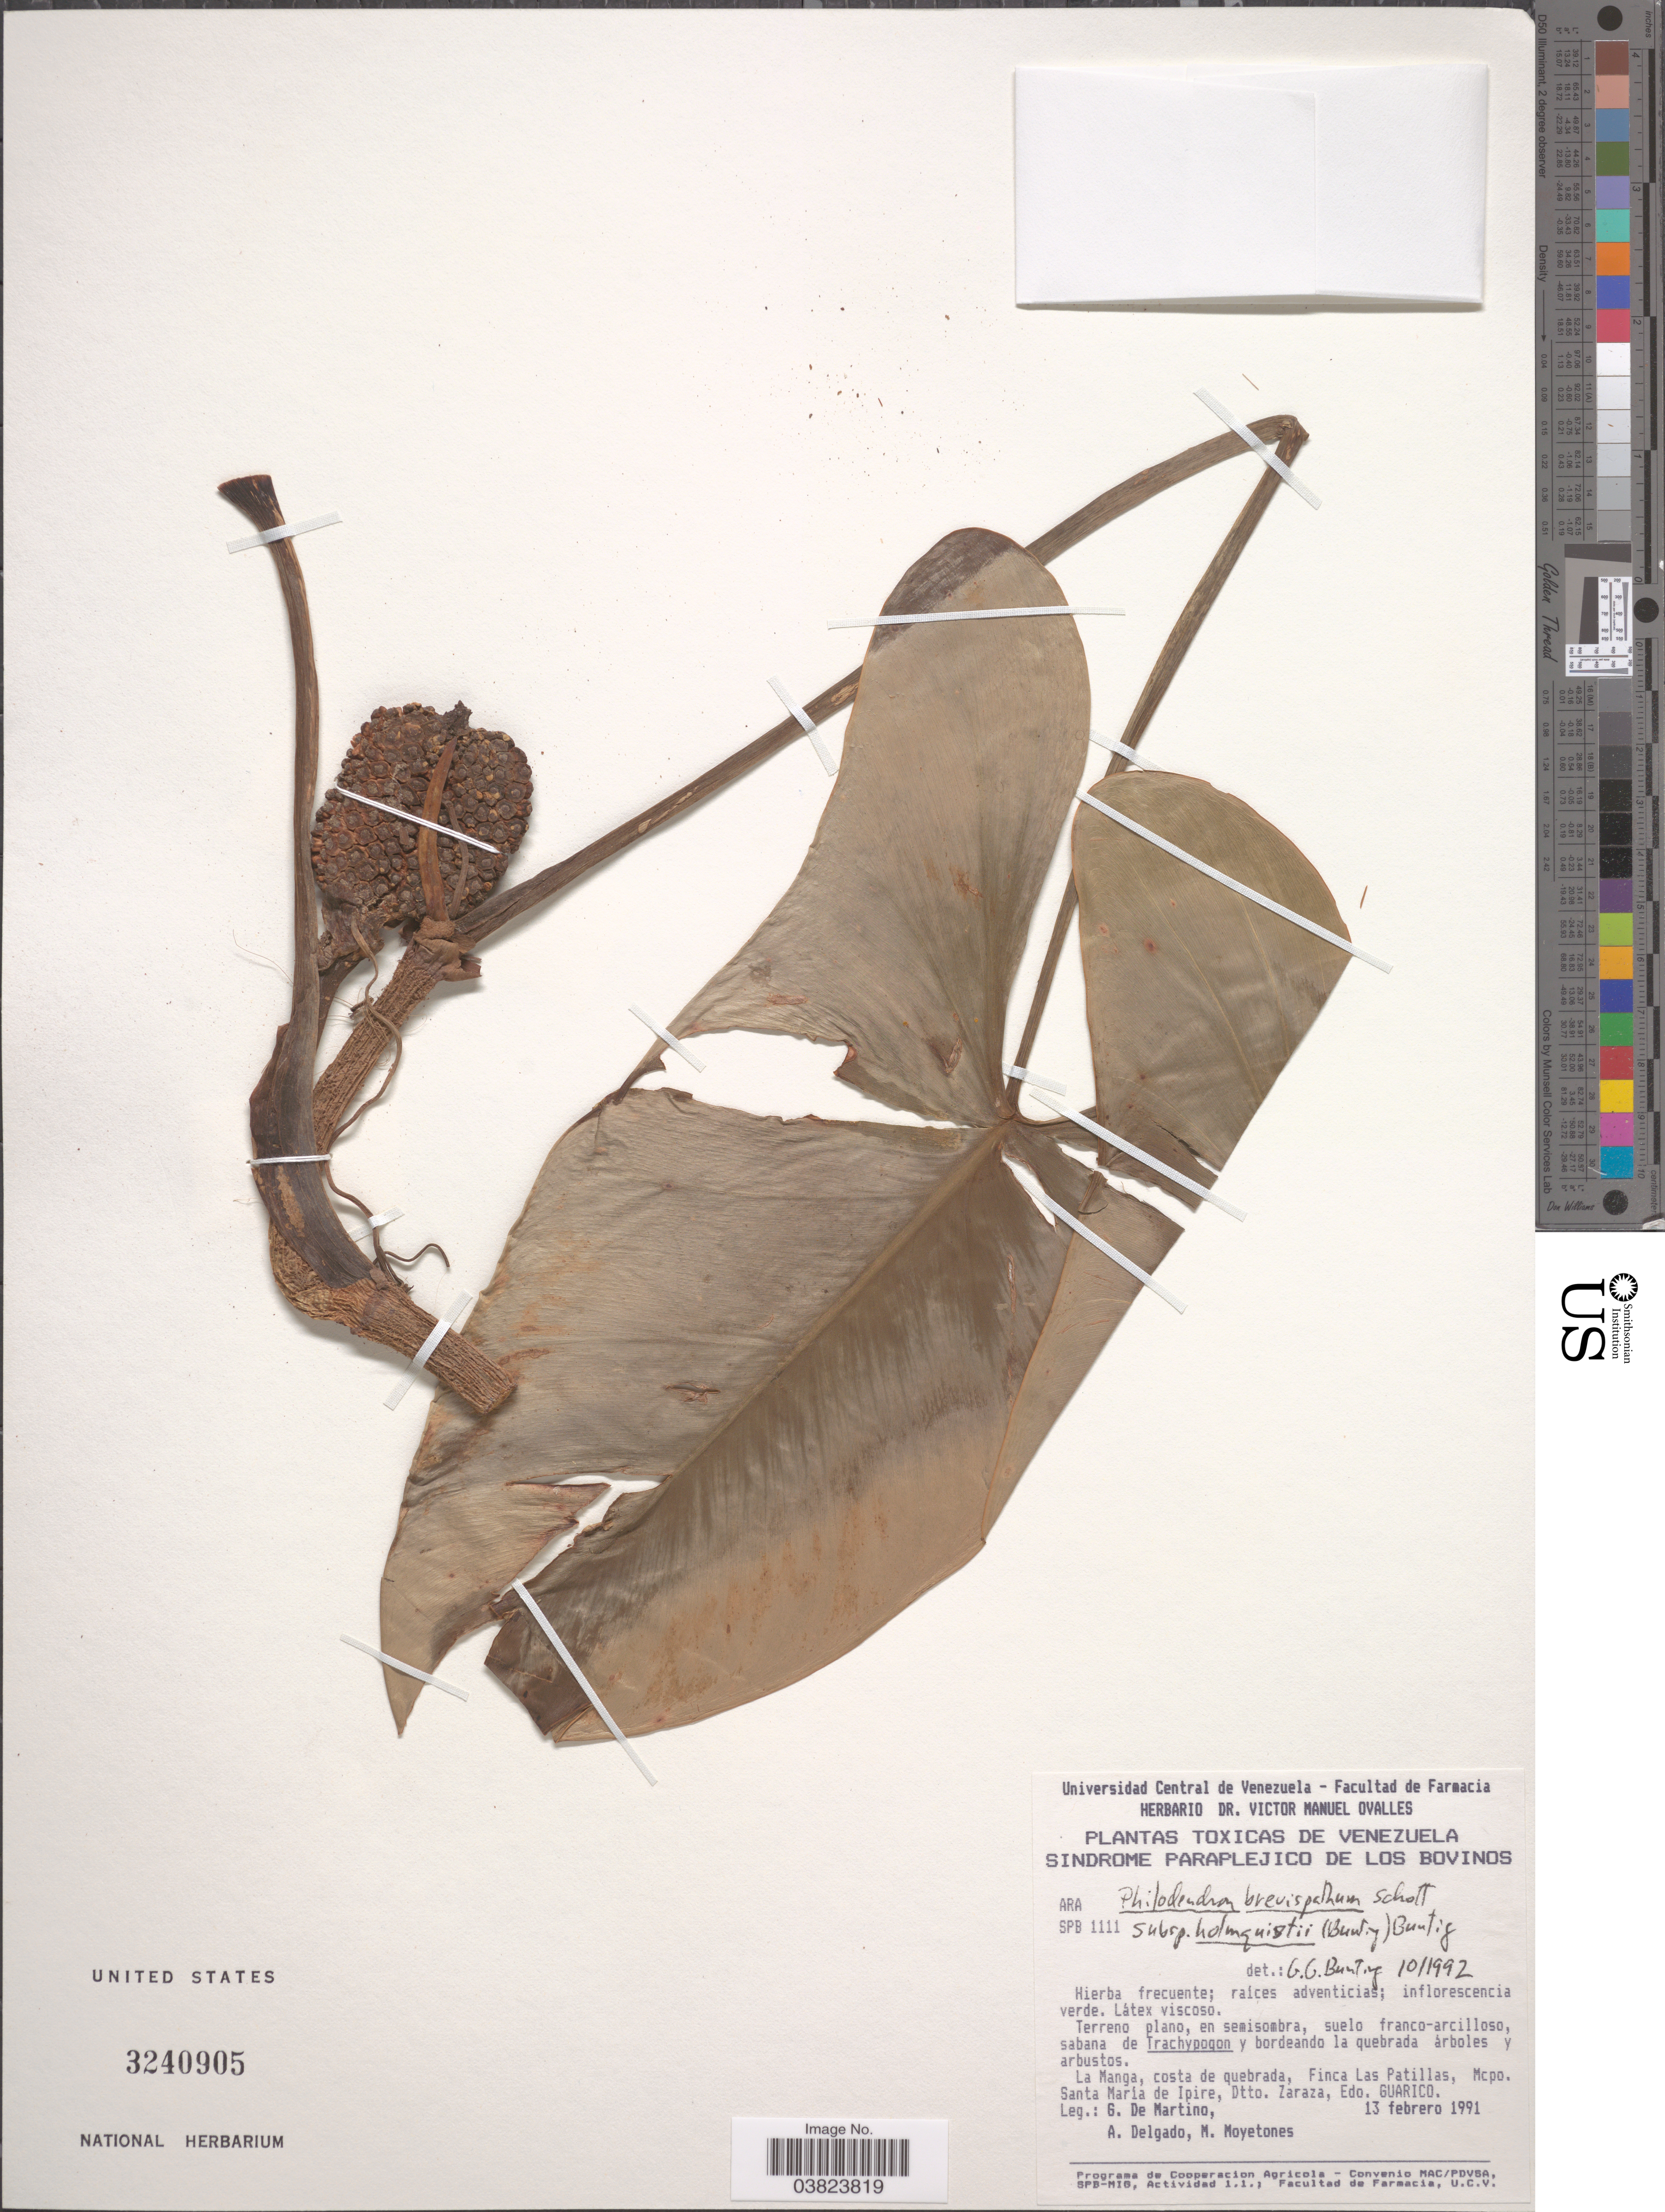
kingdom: Plantae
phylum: Tracheophyta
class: Liliopsida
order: Alismatales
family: Araceae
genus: Philodendron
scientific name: Philodendron brevispathum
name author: Schott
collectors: G. De Martino, A. A. Delgado & M. Moyetones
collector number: SPB1111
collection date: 1991-02-13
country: Venezuela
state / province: Guarico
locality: Sindrome paraplejico de Los Bovinos. [unsure placement] La Manga, coste de quebrada, Finca Las Patillas, Mcpo. Santa María de Ipire, Dtto. Zaraza, Edo. Guarico.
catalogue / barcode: US 3240905